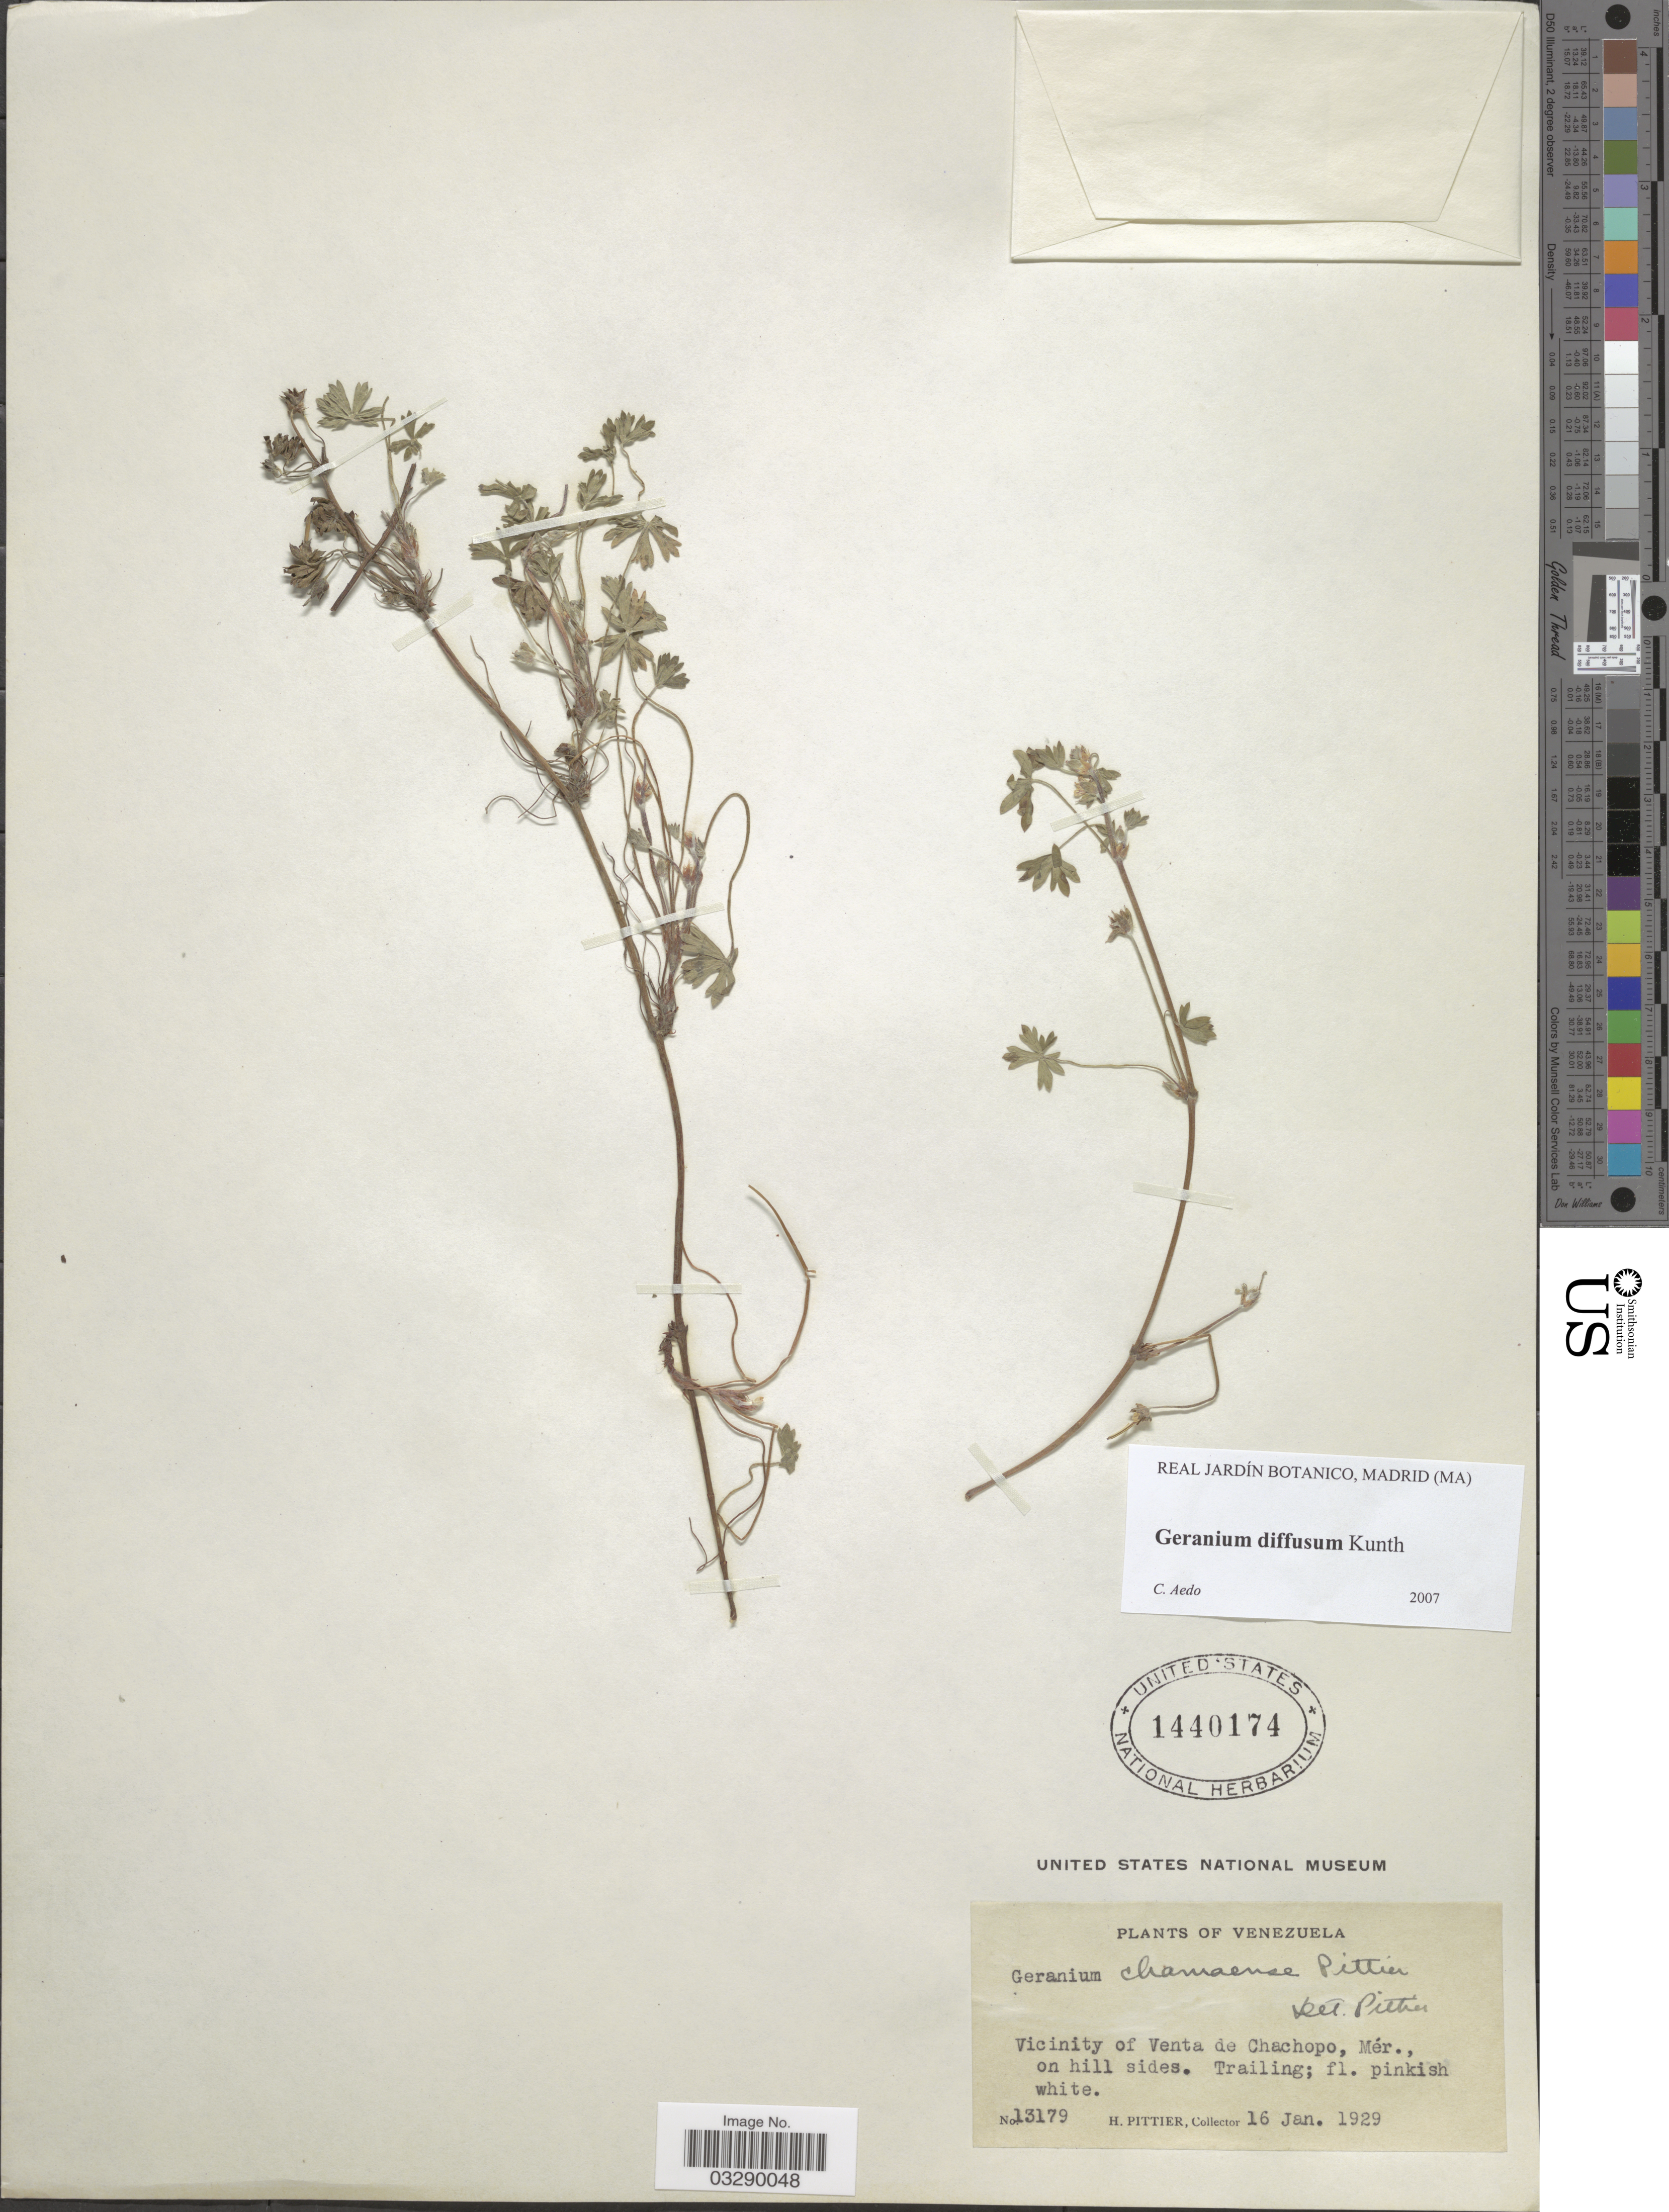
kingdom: Plantae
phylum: Tracheophyta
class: Magnoliopsida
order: Geraniales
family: Geraniaceae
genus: Geranium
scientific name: Geranium diffusum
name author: Kunth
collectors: H. F. Pittier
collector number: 13179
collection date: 1929-01-16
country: Venezuela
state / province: Mérida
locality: Vicinity of Venta de Chachopo, Mér., on hill sides.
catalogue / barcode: US 1440174